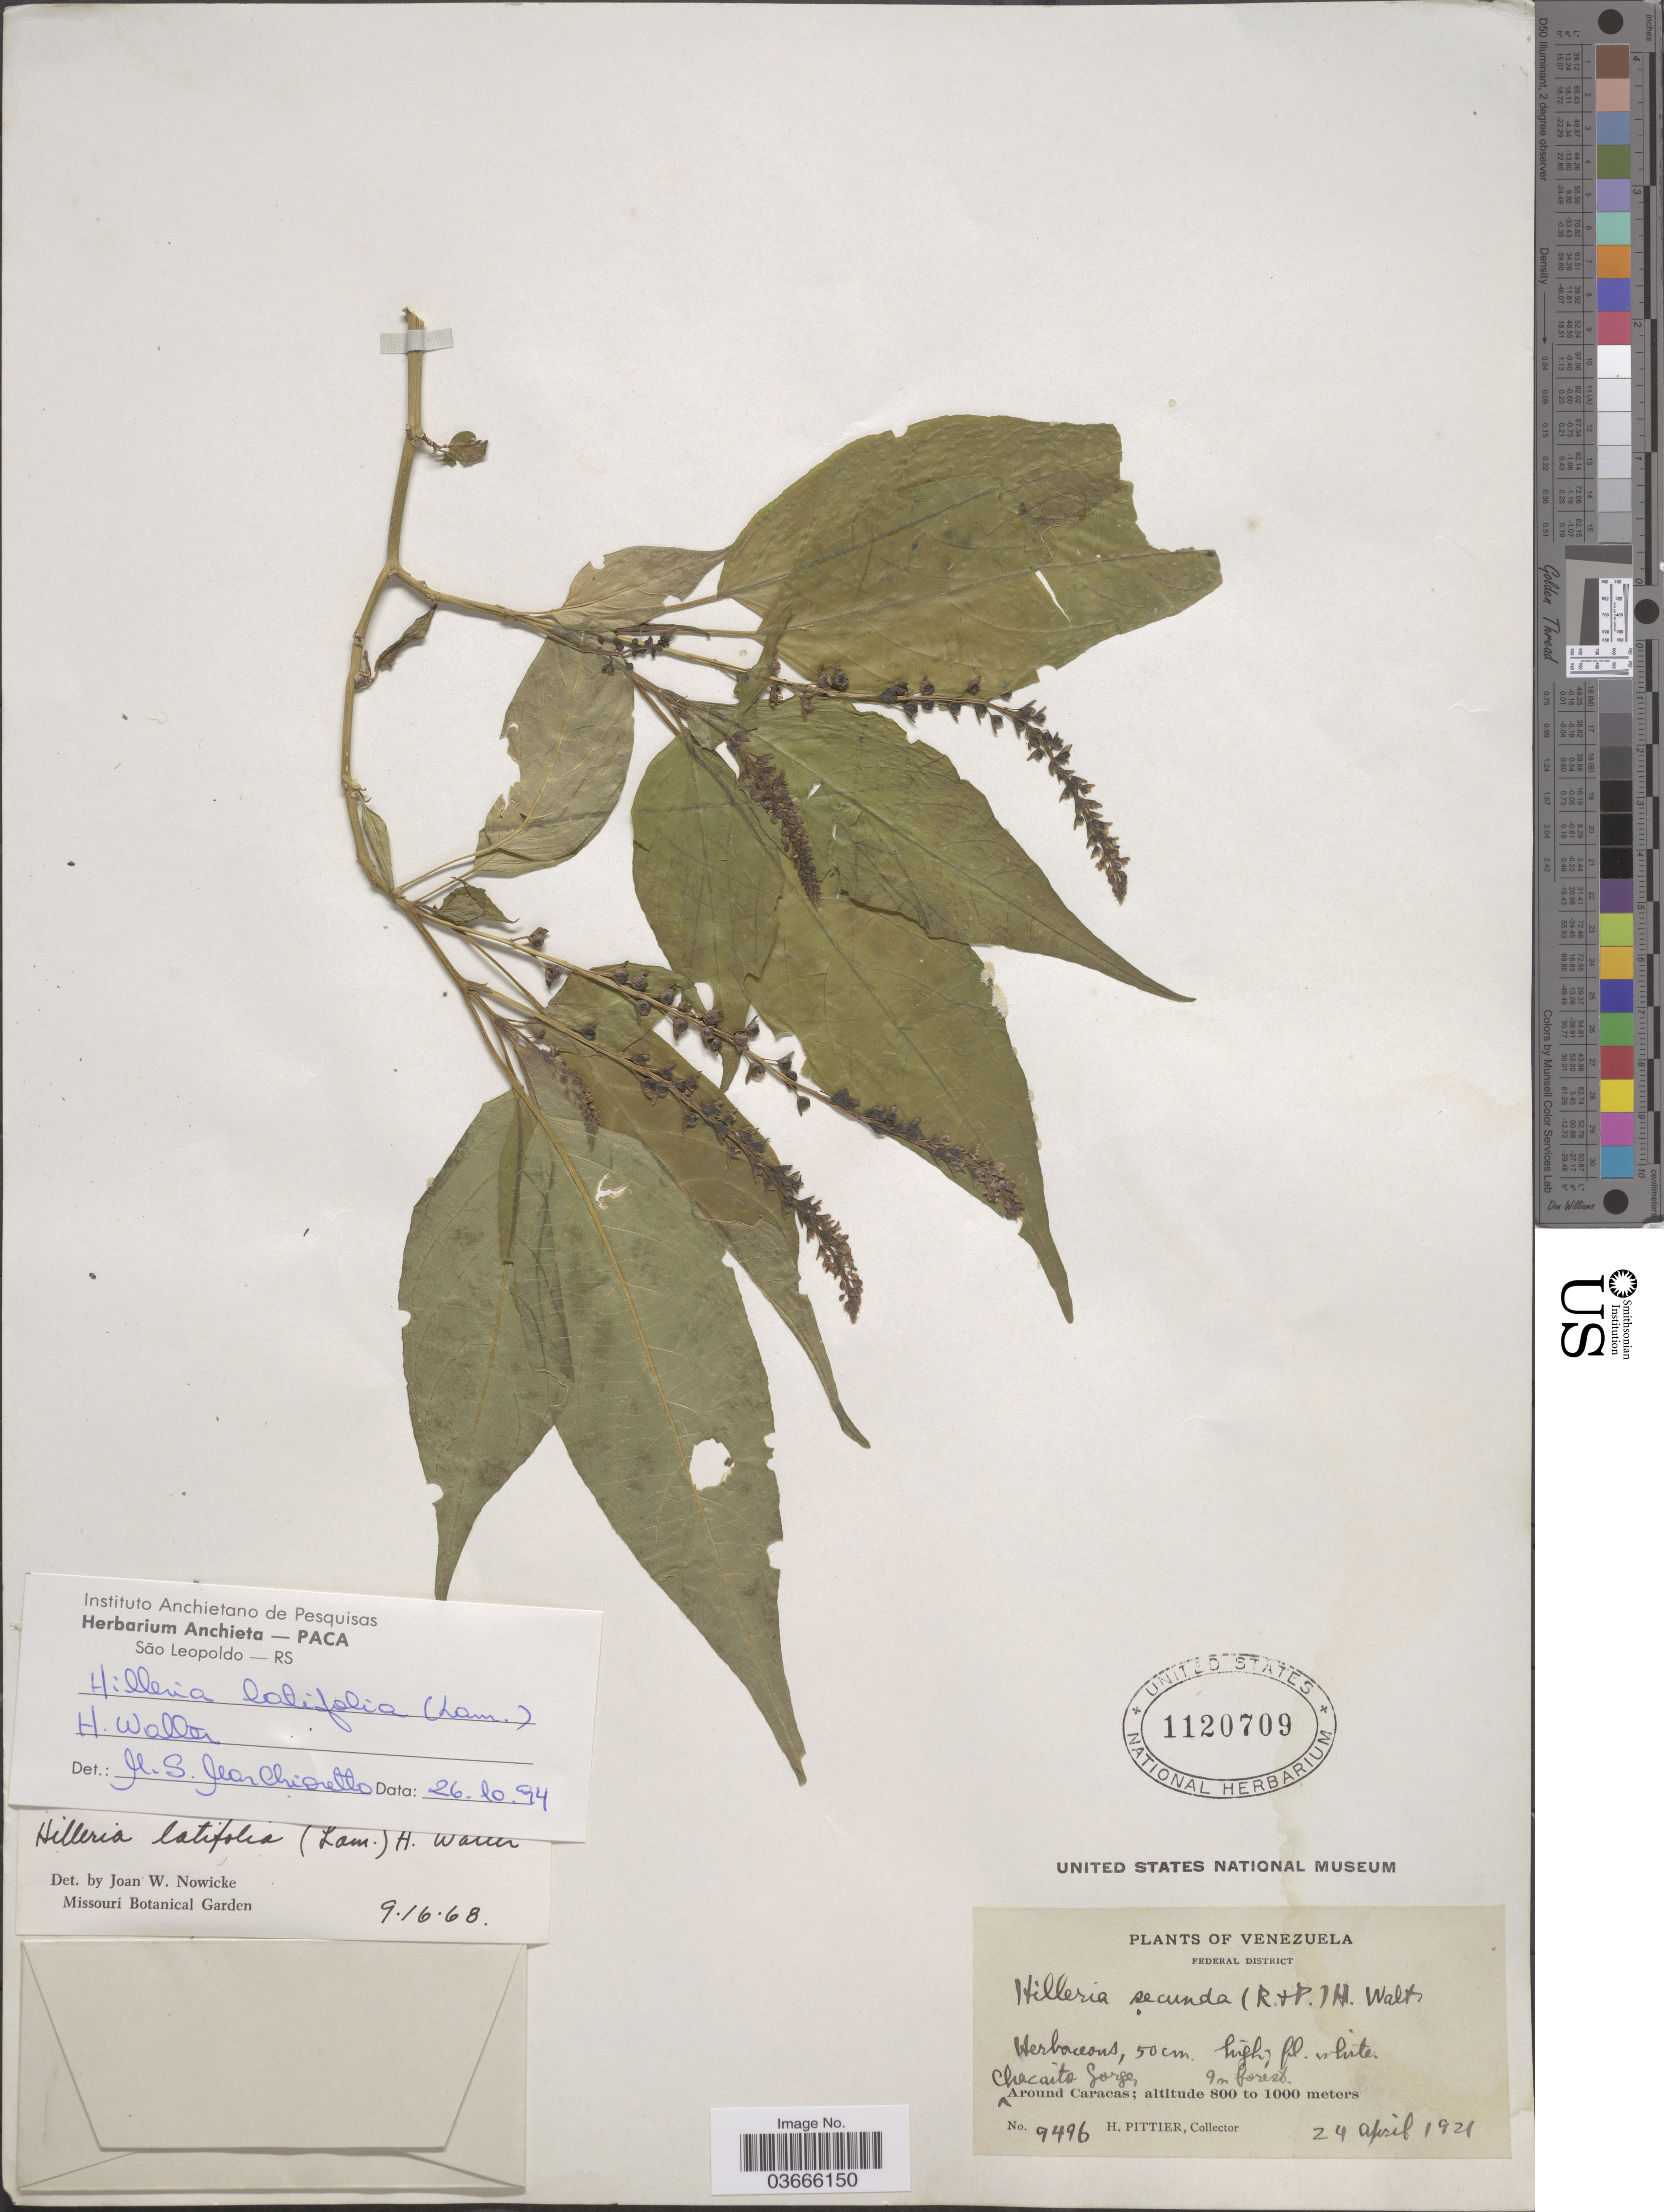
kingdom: Plantae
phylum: Tracheophyta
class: Magnoliopsida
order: Caryophyllales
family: Phytolaccaceae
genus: Hilleria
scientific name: Hilleria latifolia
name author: (Lam.) H. Walter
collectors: H. F. Pittier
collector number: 9496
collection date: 1921-04-24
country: Venezuela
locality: Federal District. Chacaito Gorge. Around Caracas.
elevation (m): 800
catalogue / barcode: US 1120709